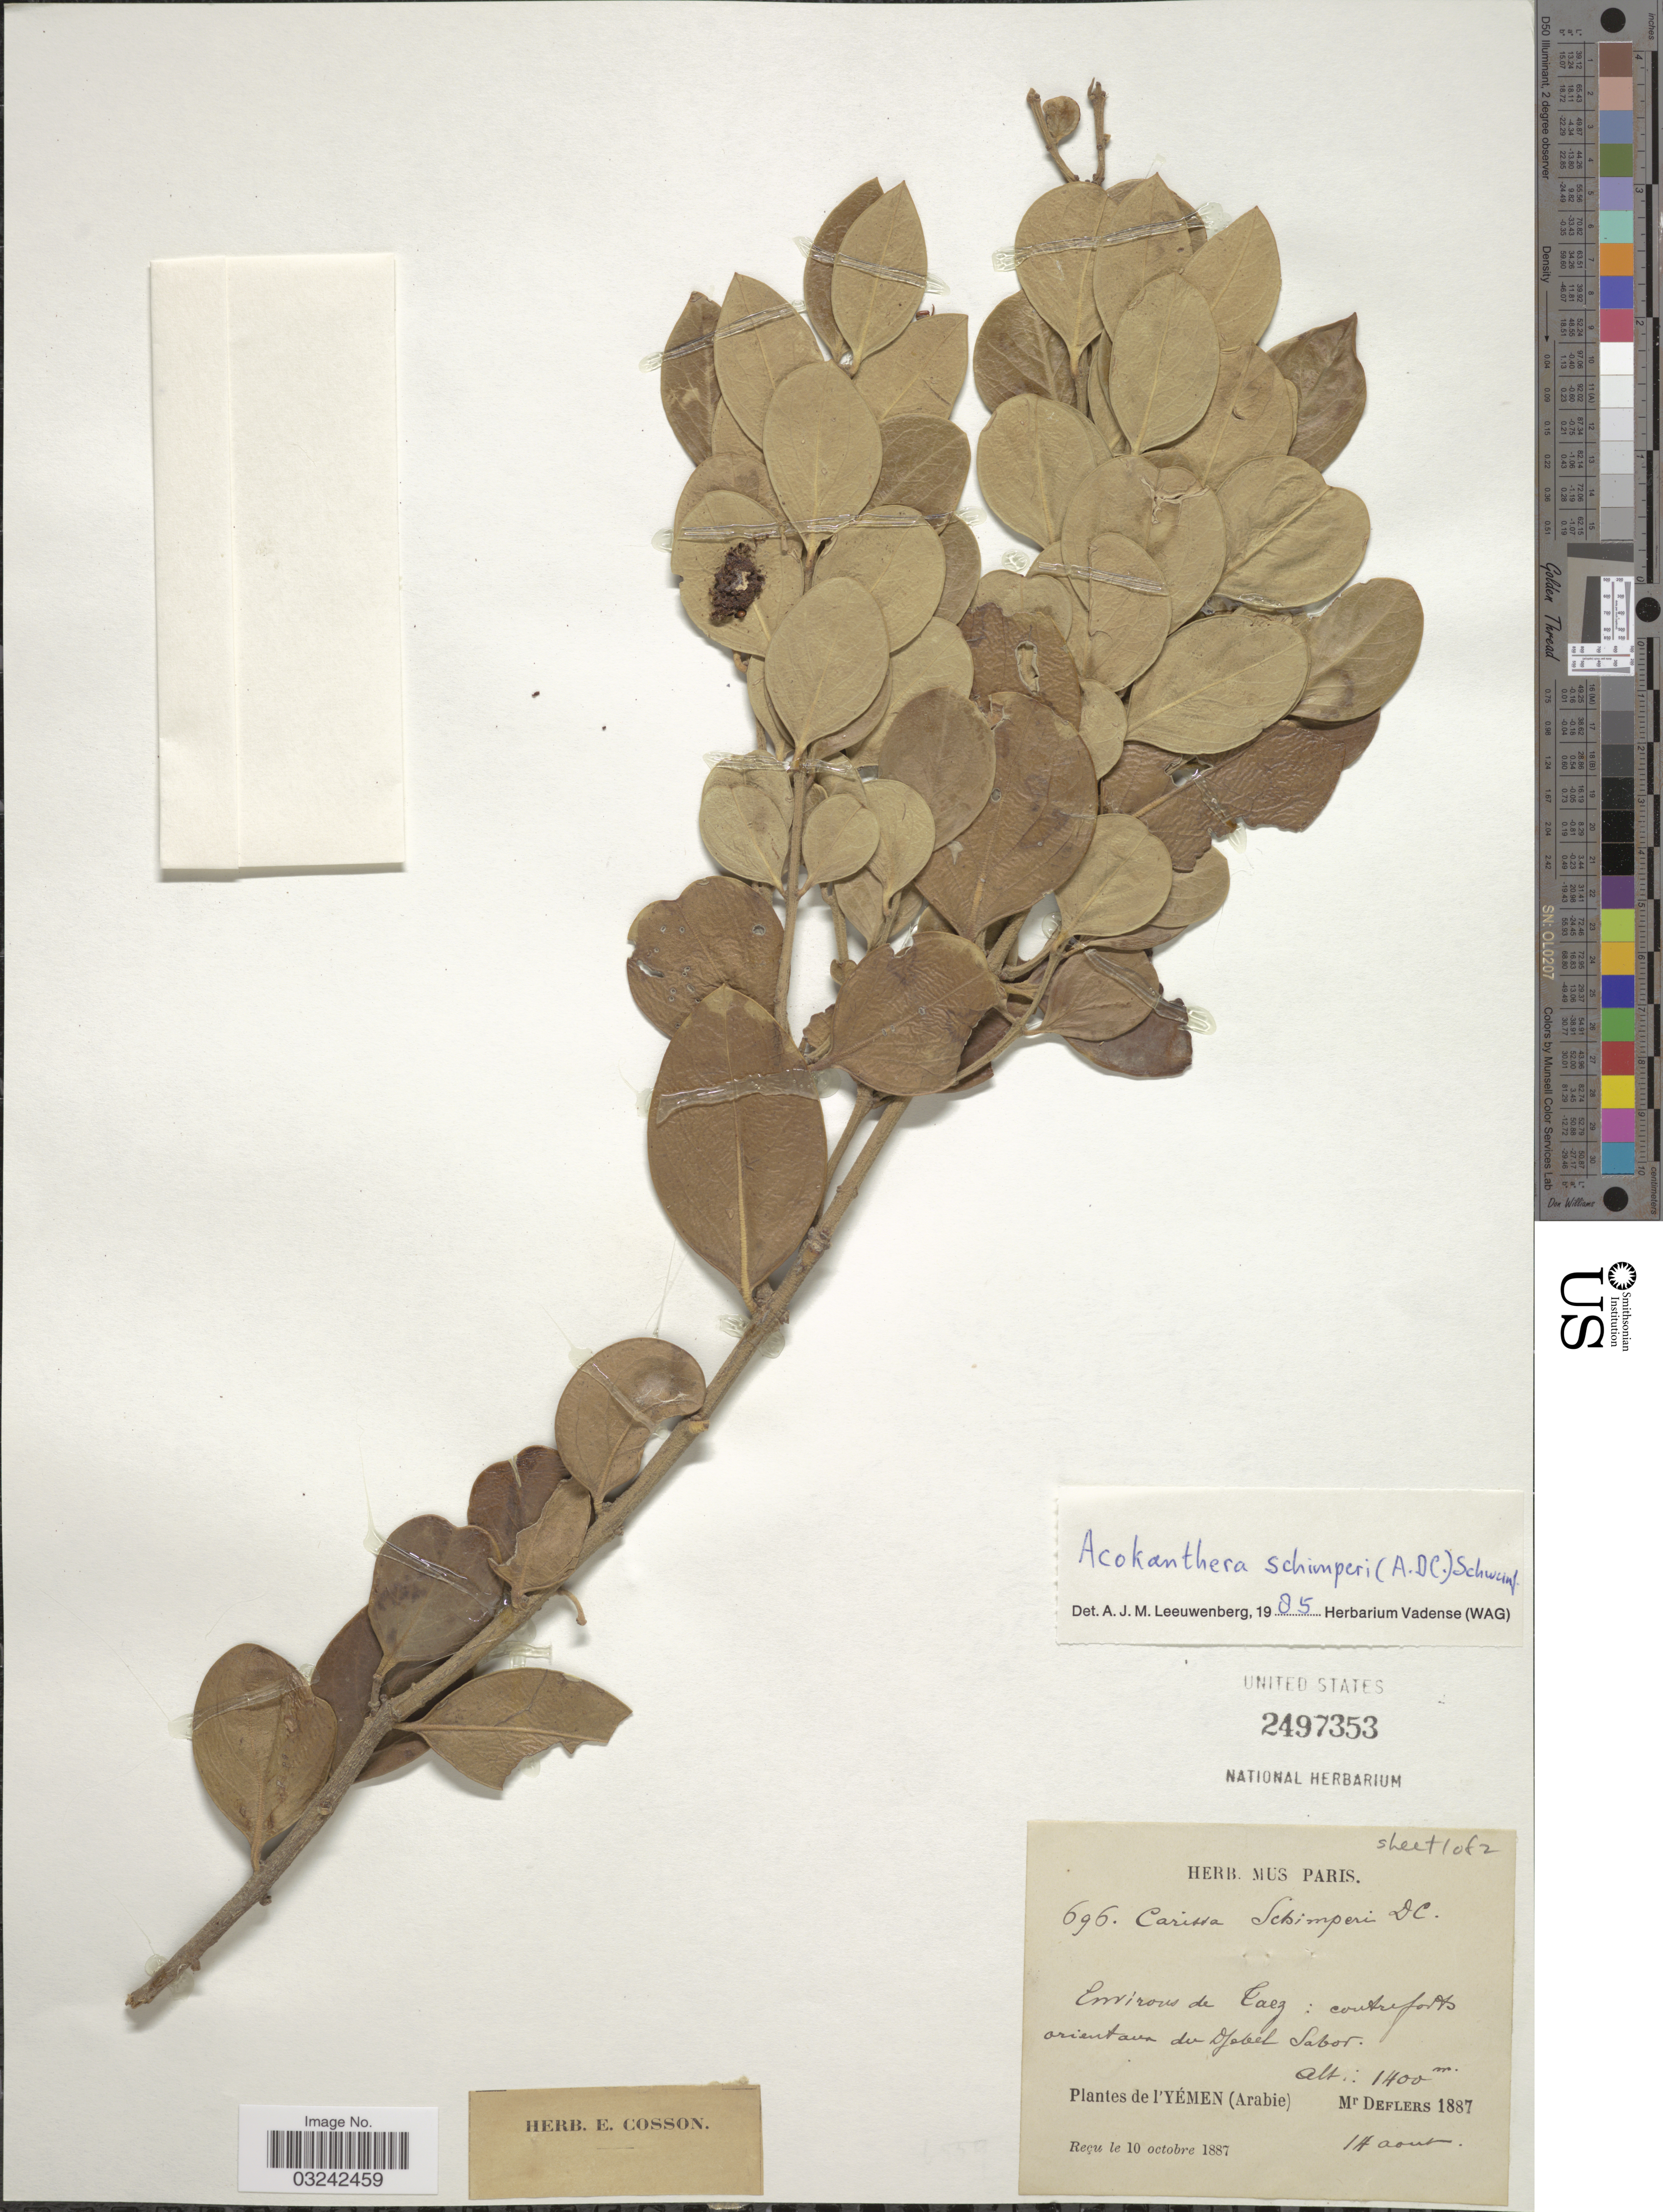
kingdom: Plantae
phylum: Tracheophyta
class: Magnoliopsida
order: Gentianales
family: Apocynaceae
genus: Acokanthera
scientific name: Acokanthera schimperi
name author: (DC.) Schweinf.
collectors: -. Deflers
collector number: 696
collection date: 1887-08-14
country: Yemen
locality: Environs de Taez: coutreforts orientaux du Djebel Sabor. (Arabie).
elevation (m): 1400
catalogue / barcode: US 2497353